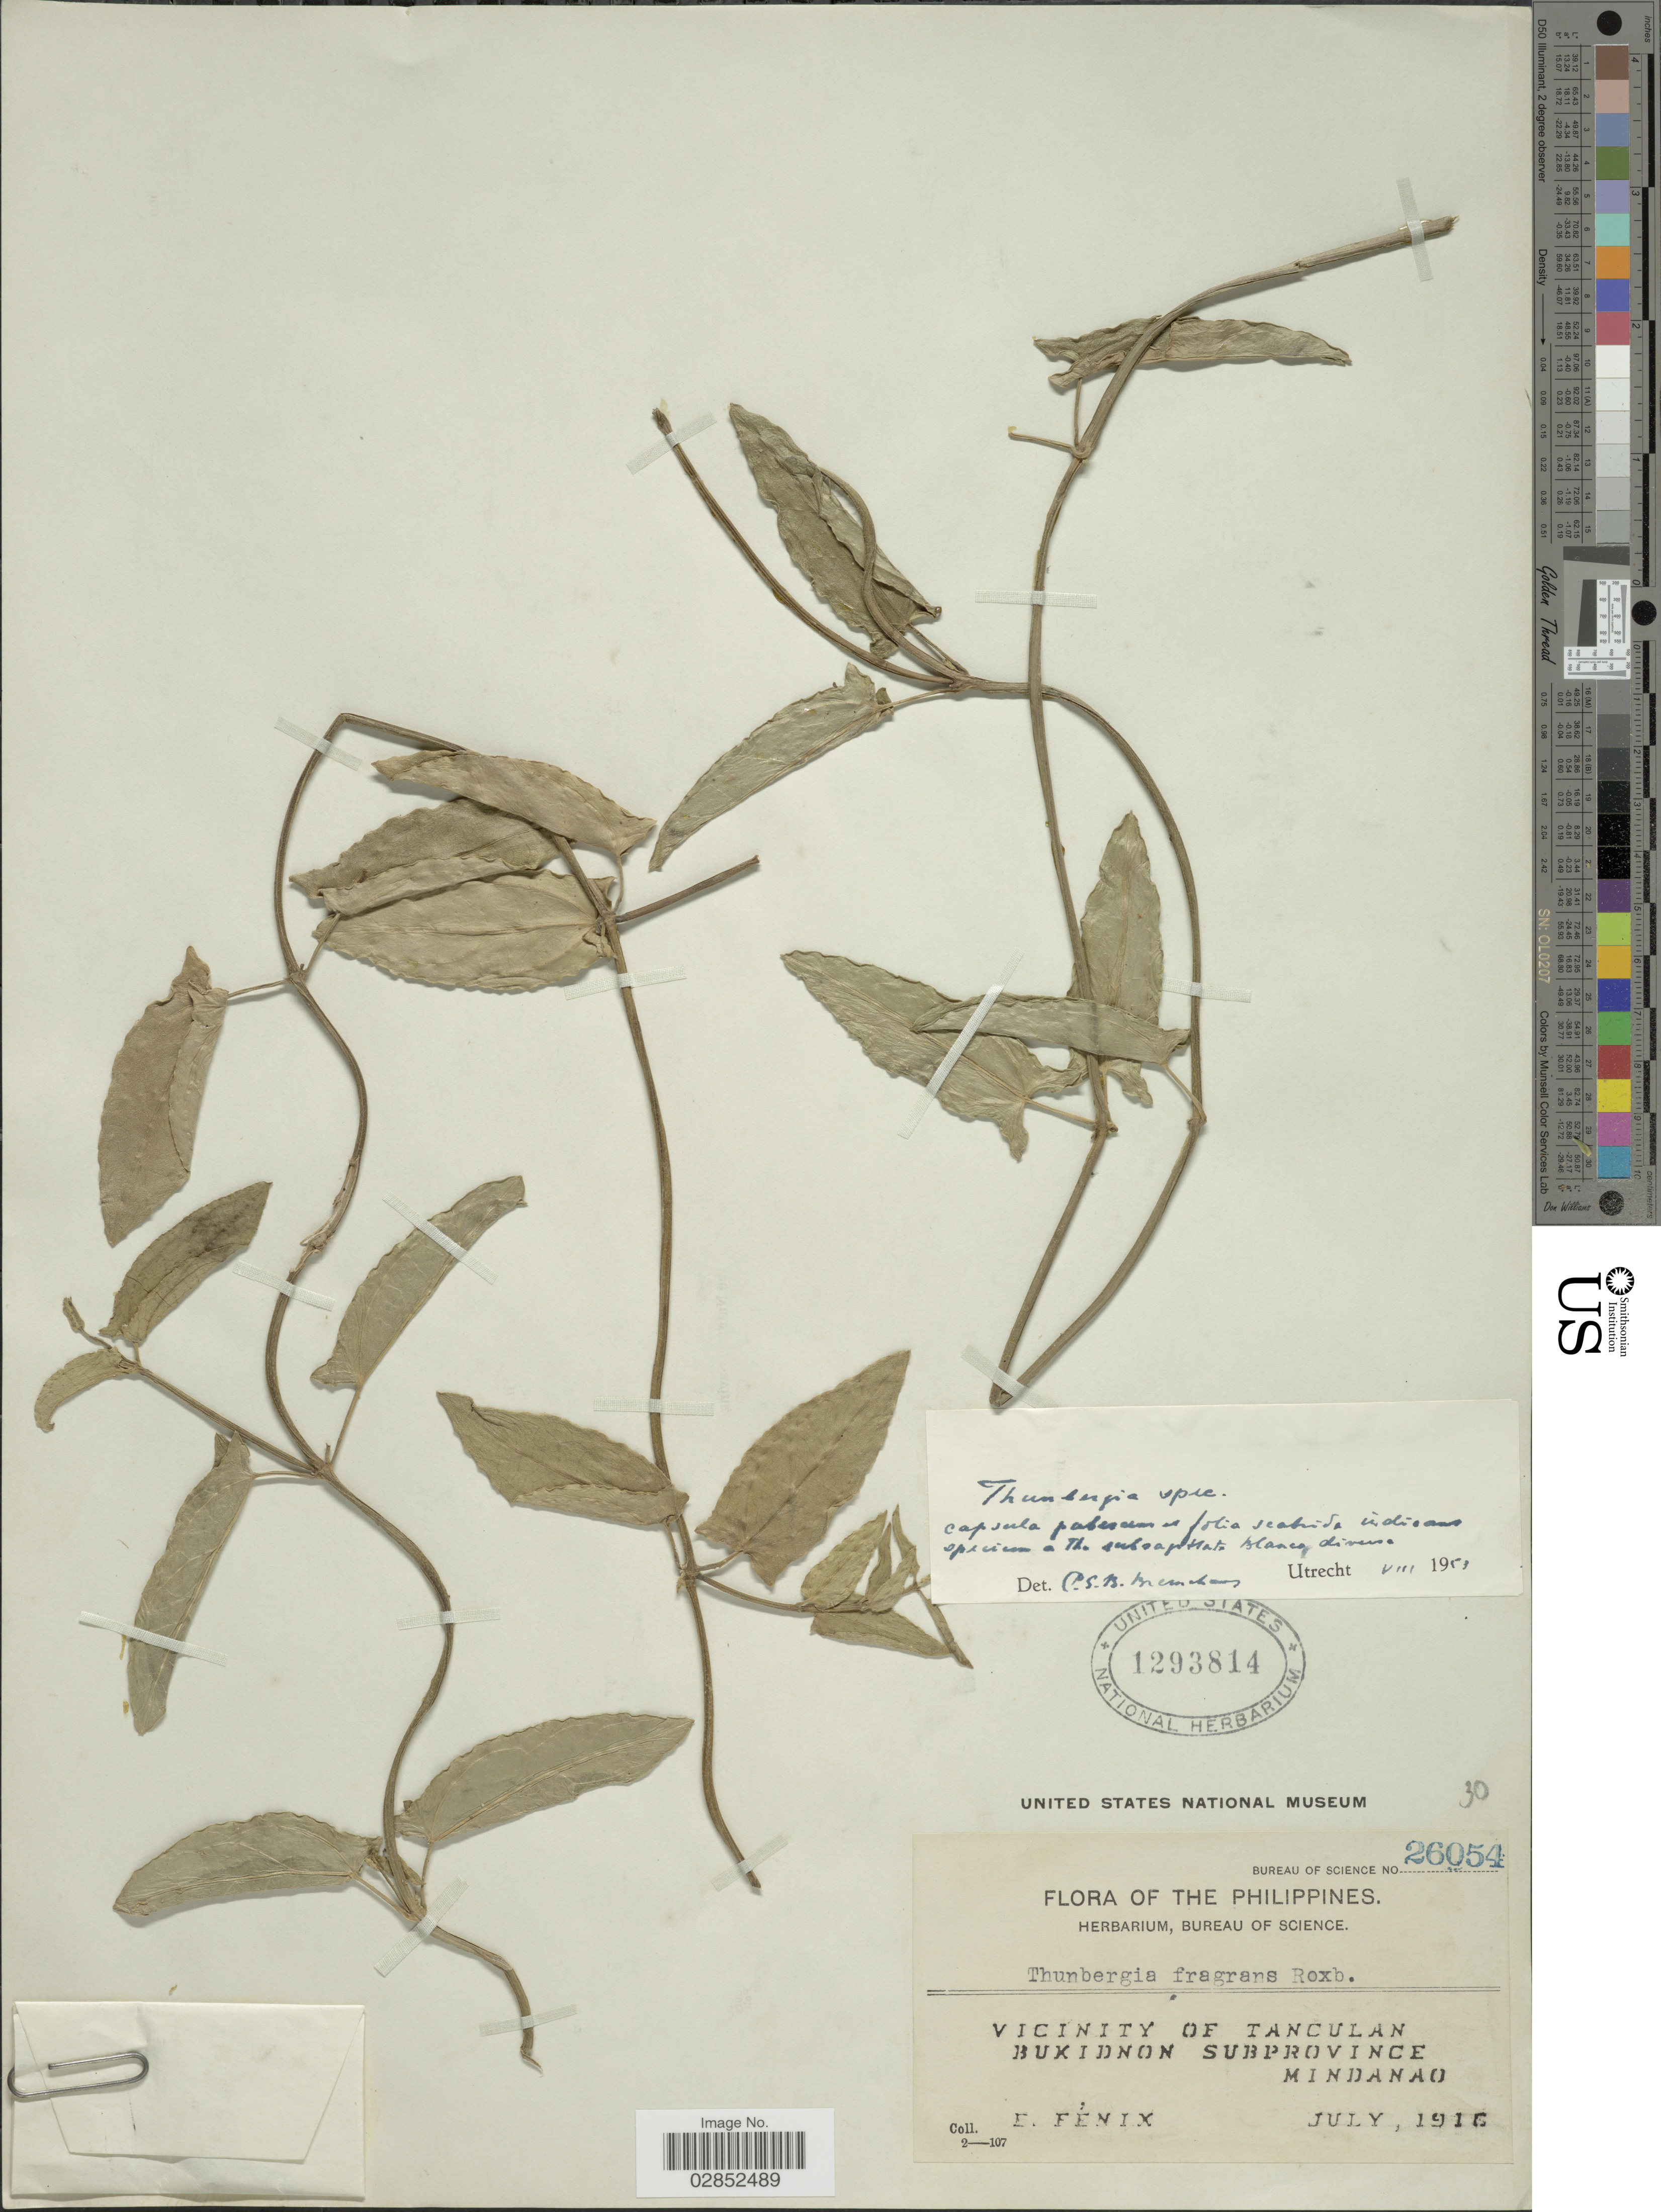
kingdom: Plantae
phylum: Tracheophyta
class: Magnoliopsida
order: Lamiales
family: Acanthaceae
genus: Thunbergia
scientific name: Thunbergia sp.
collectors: E. Fénix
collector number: Bureau of Science 26054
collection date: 1916-07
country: Philippines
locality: Vicinity of Tanculan, Bukidnon Subprovince, Mindanao.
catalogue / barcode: US 1293814